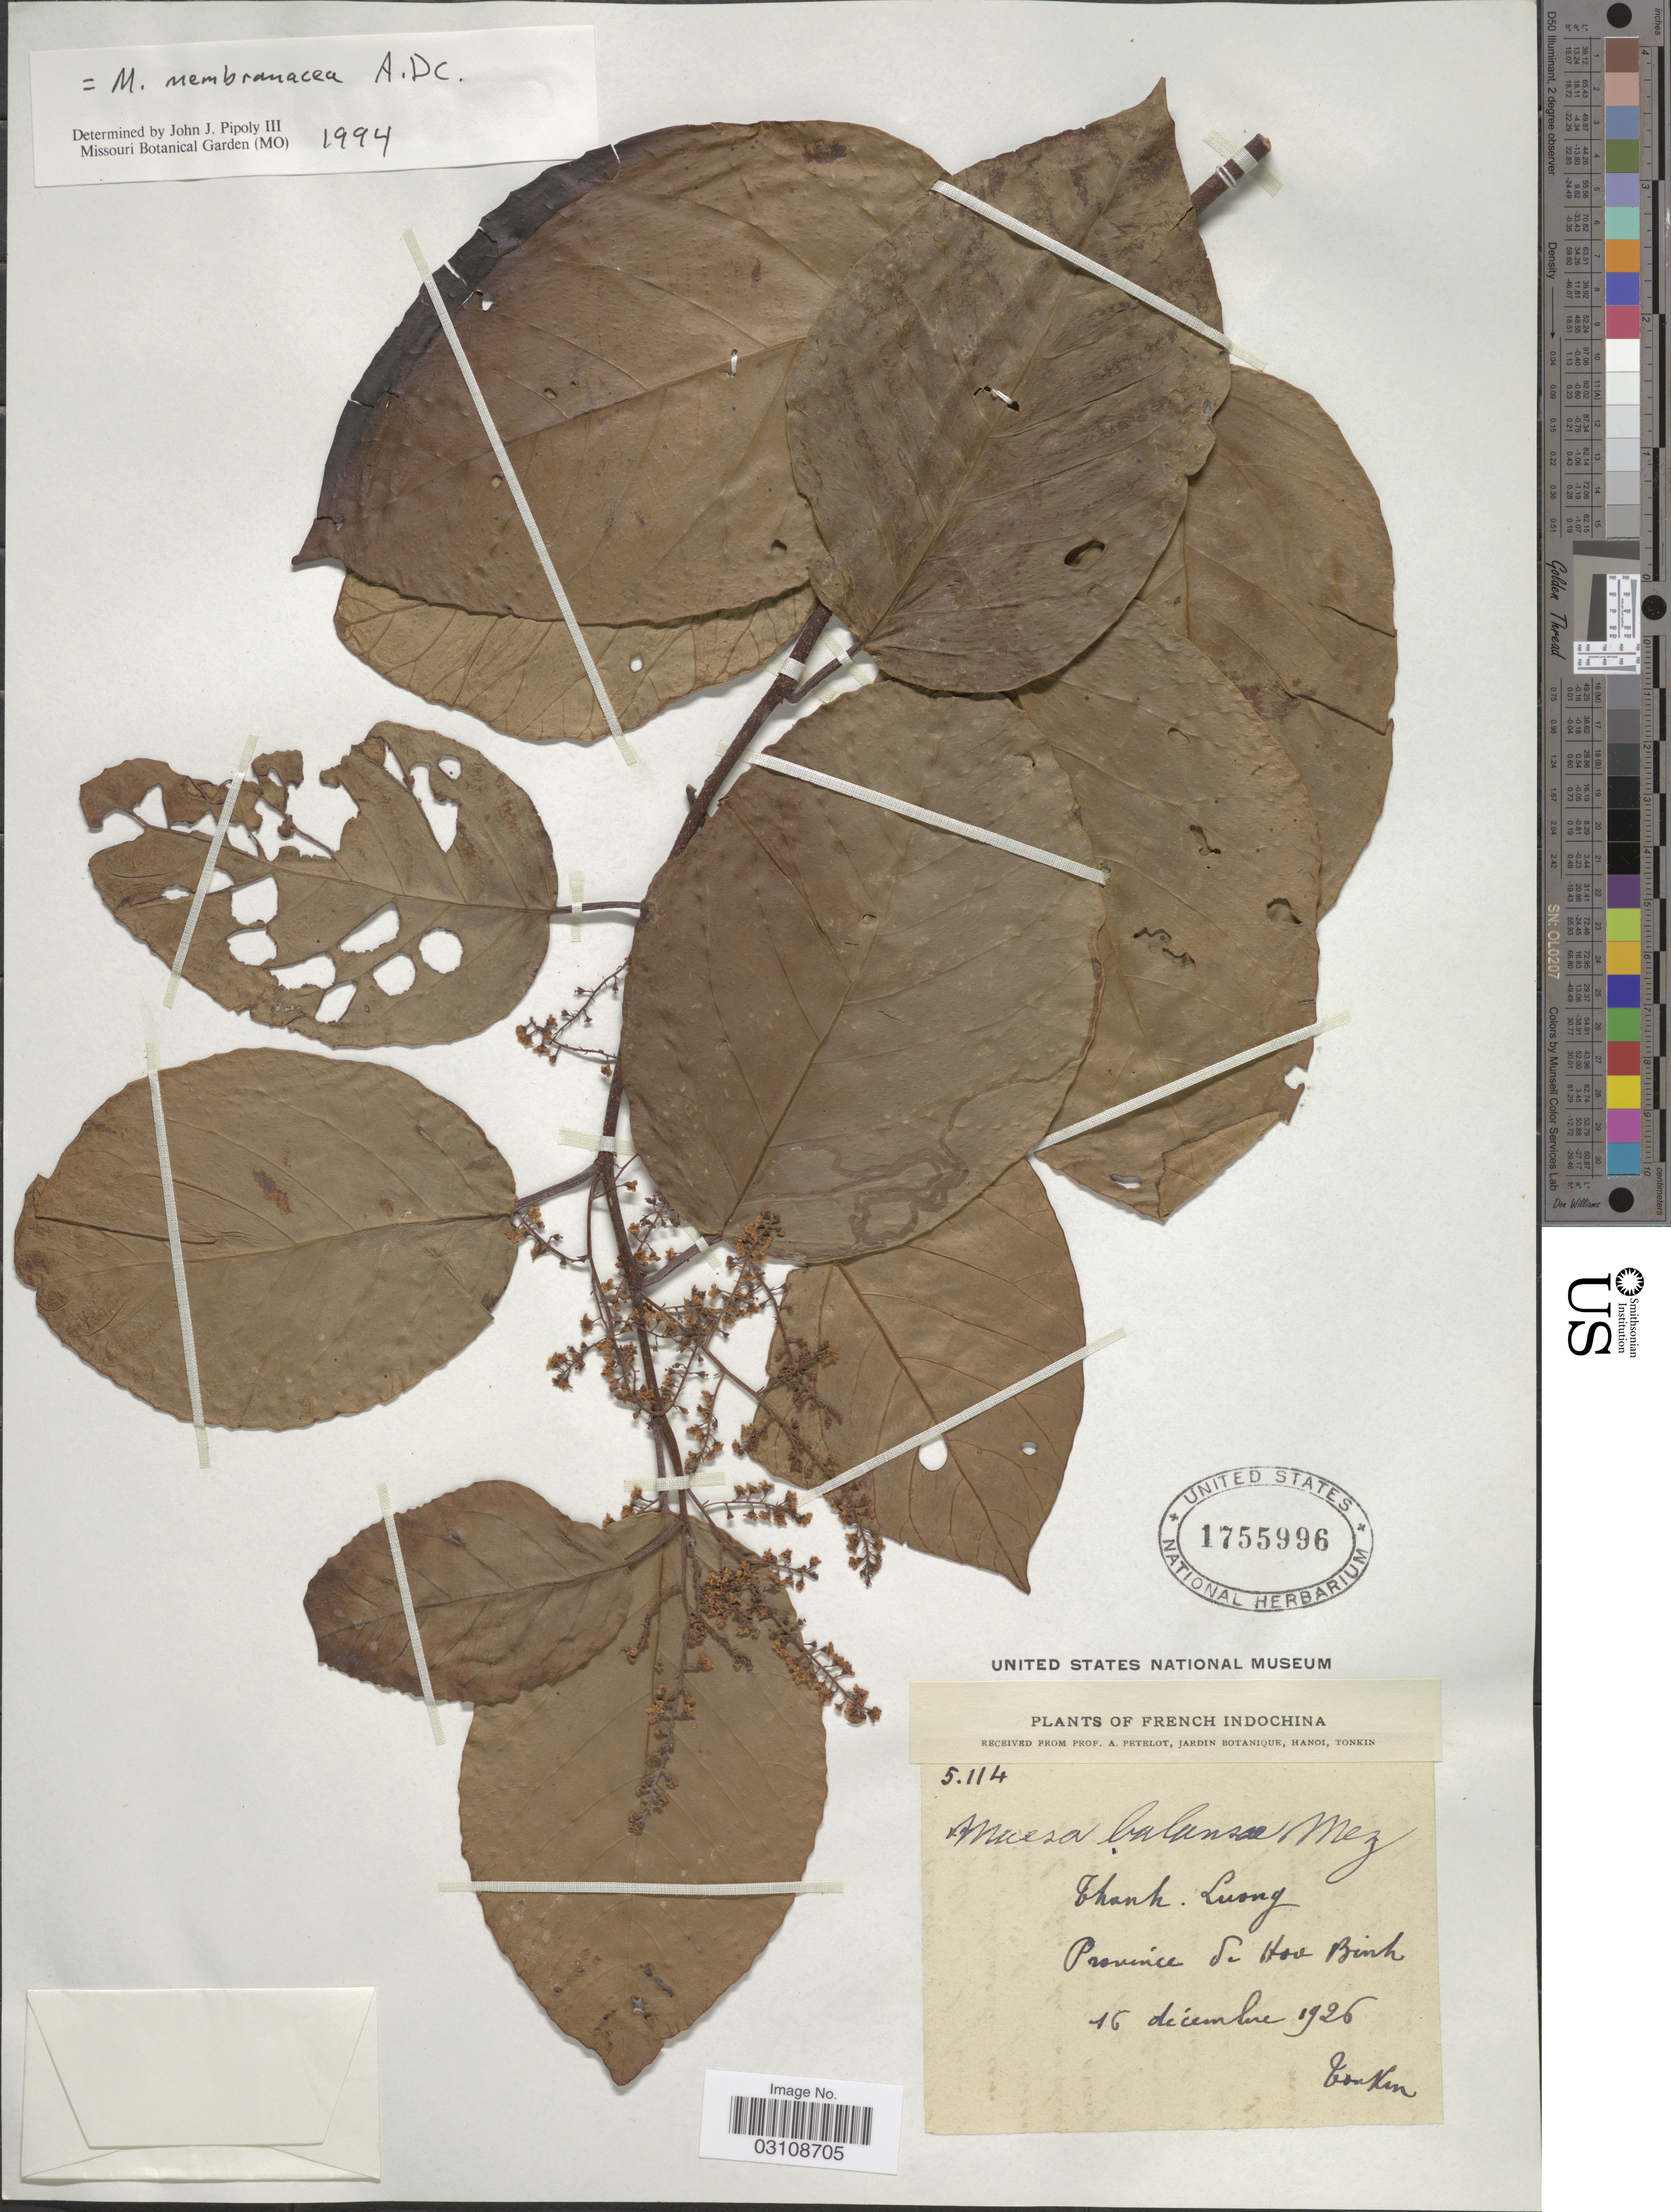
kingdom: Plantae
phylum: Tracheophyta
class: Magnoliopsida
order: Ericales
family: Primulaceae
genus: Maesa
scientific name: Maesa membranacea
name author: A. DC.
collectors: A. Petelot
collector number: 5114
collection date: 1926-12-16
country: Vietnam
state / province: Hoa Binh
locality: French Indochina, Province de Hoa Binh. Bhank. Luong. Tonkin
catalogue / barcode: US 1755996